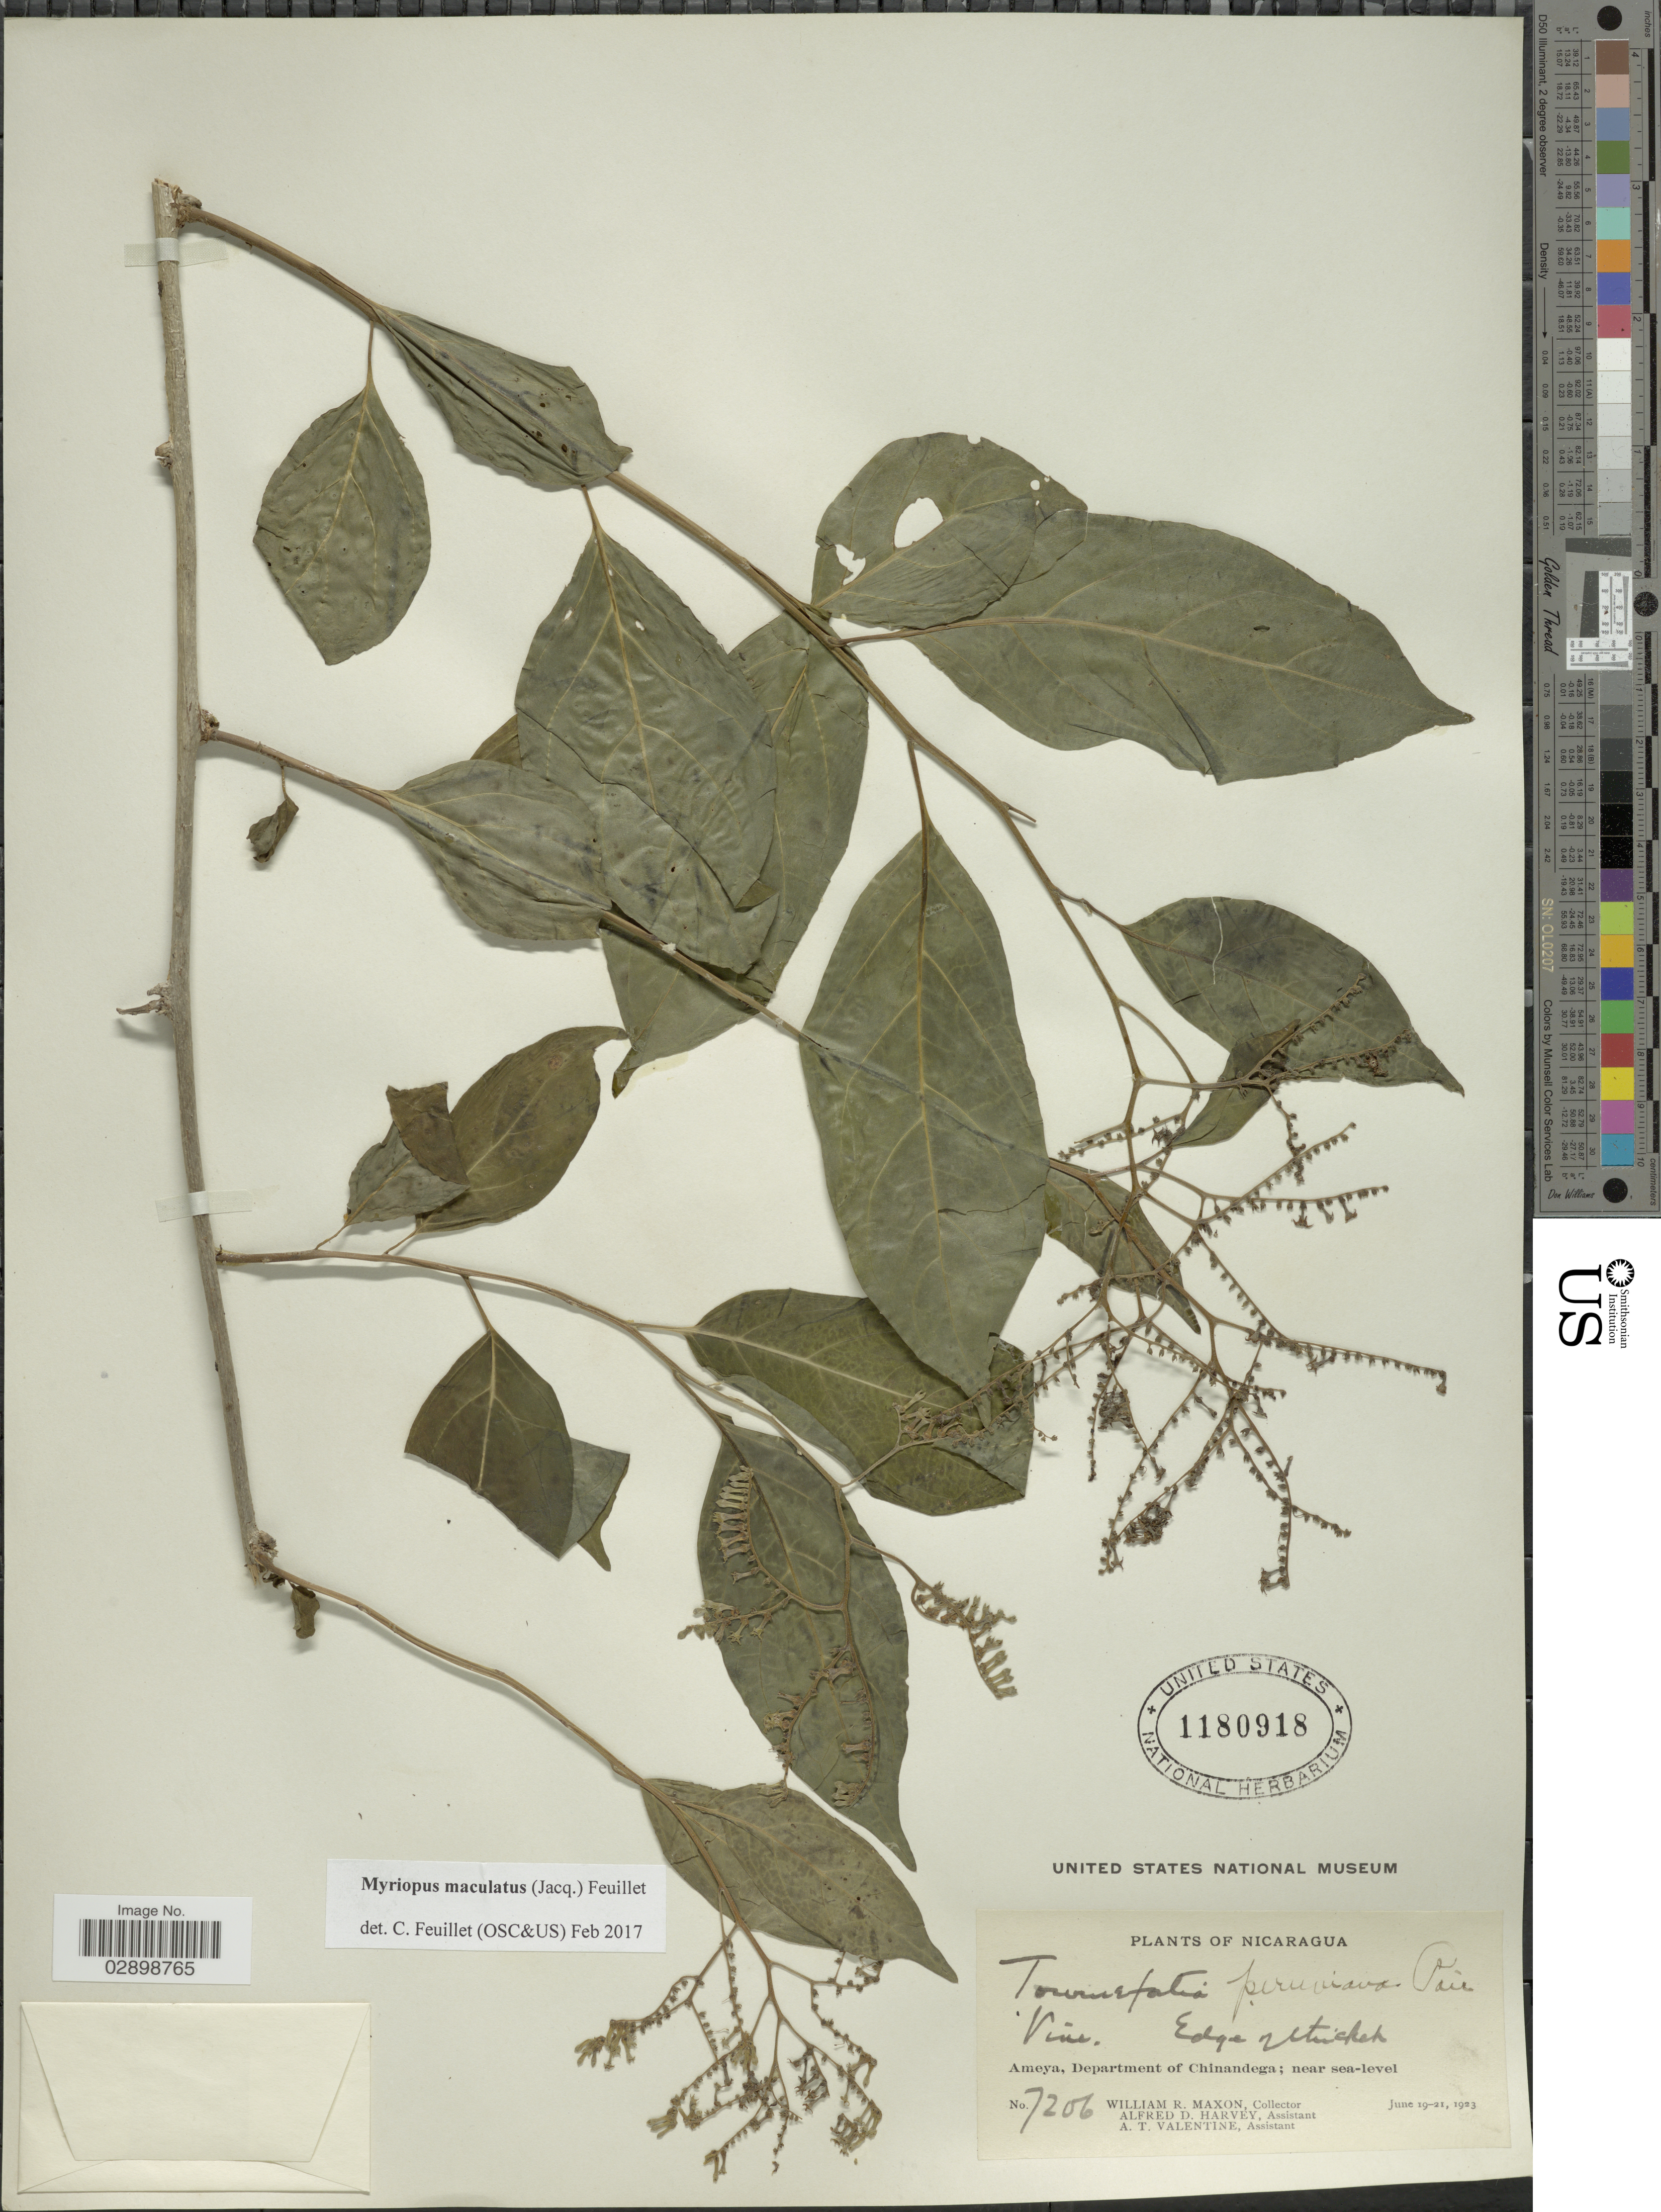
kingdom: Plantae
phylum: Tracheophyta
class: Magnoliopsida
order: Boraginales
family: Heliotropiaceae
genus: Myriopus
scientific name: Myriopus maculatus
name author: (Jacq.) Feuillet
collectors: W. R. Maxon, A. D. Harvey & A. Valentine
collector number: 7206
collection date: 1923-06-19/1923-06-21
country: Nicaragua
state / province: Chinandega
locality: Ameya, Department of Chinandega.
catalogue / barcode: US 1180918